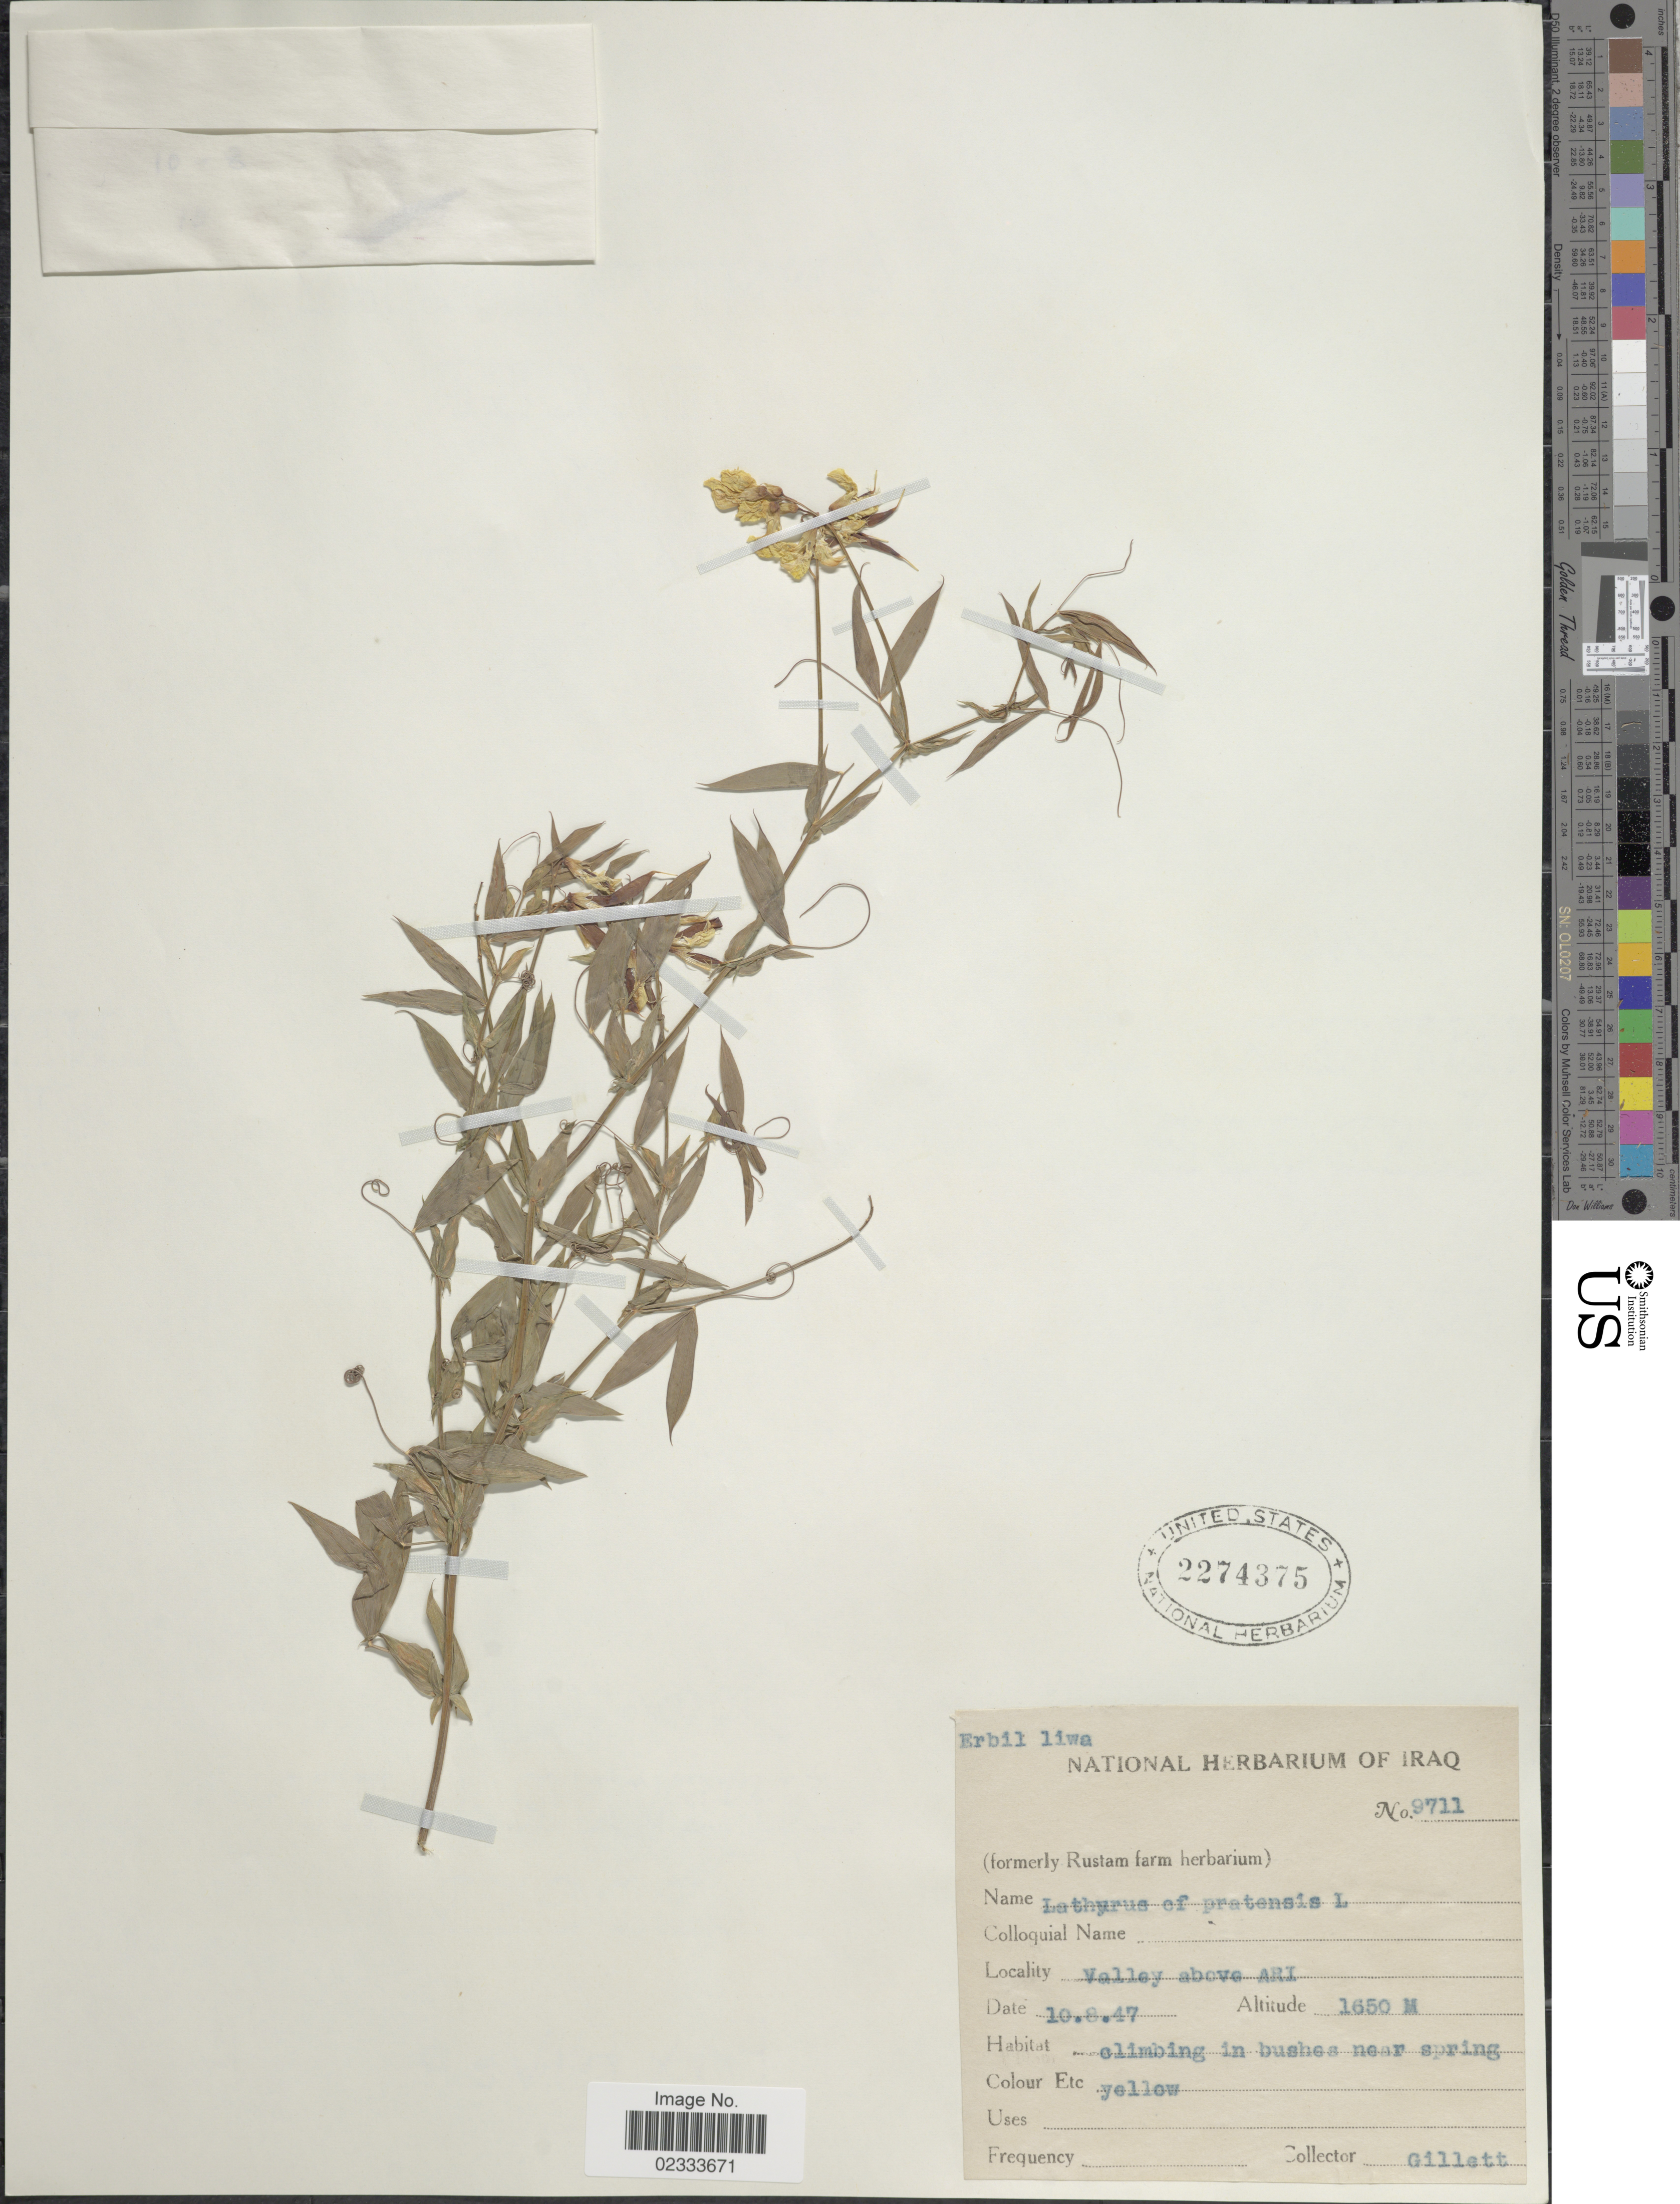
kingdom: Plantae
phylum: Tracheophyta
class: Magnoliopsida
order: Fabales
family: Fabaceae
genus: Lathyrus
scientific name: Lathyrus pratensis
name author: L.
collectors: Gillett, --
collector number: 9711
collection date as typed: Transcribed d/m/y: 10/8/47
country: Iraq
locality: Valley above ARI, climbing in bushes near spring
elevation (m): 1650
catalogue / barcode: US 2274375